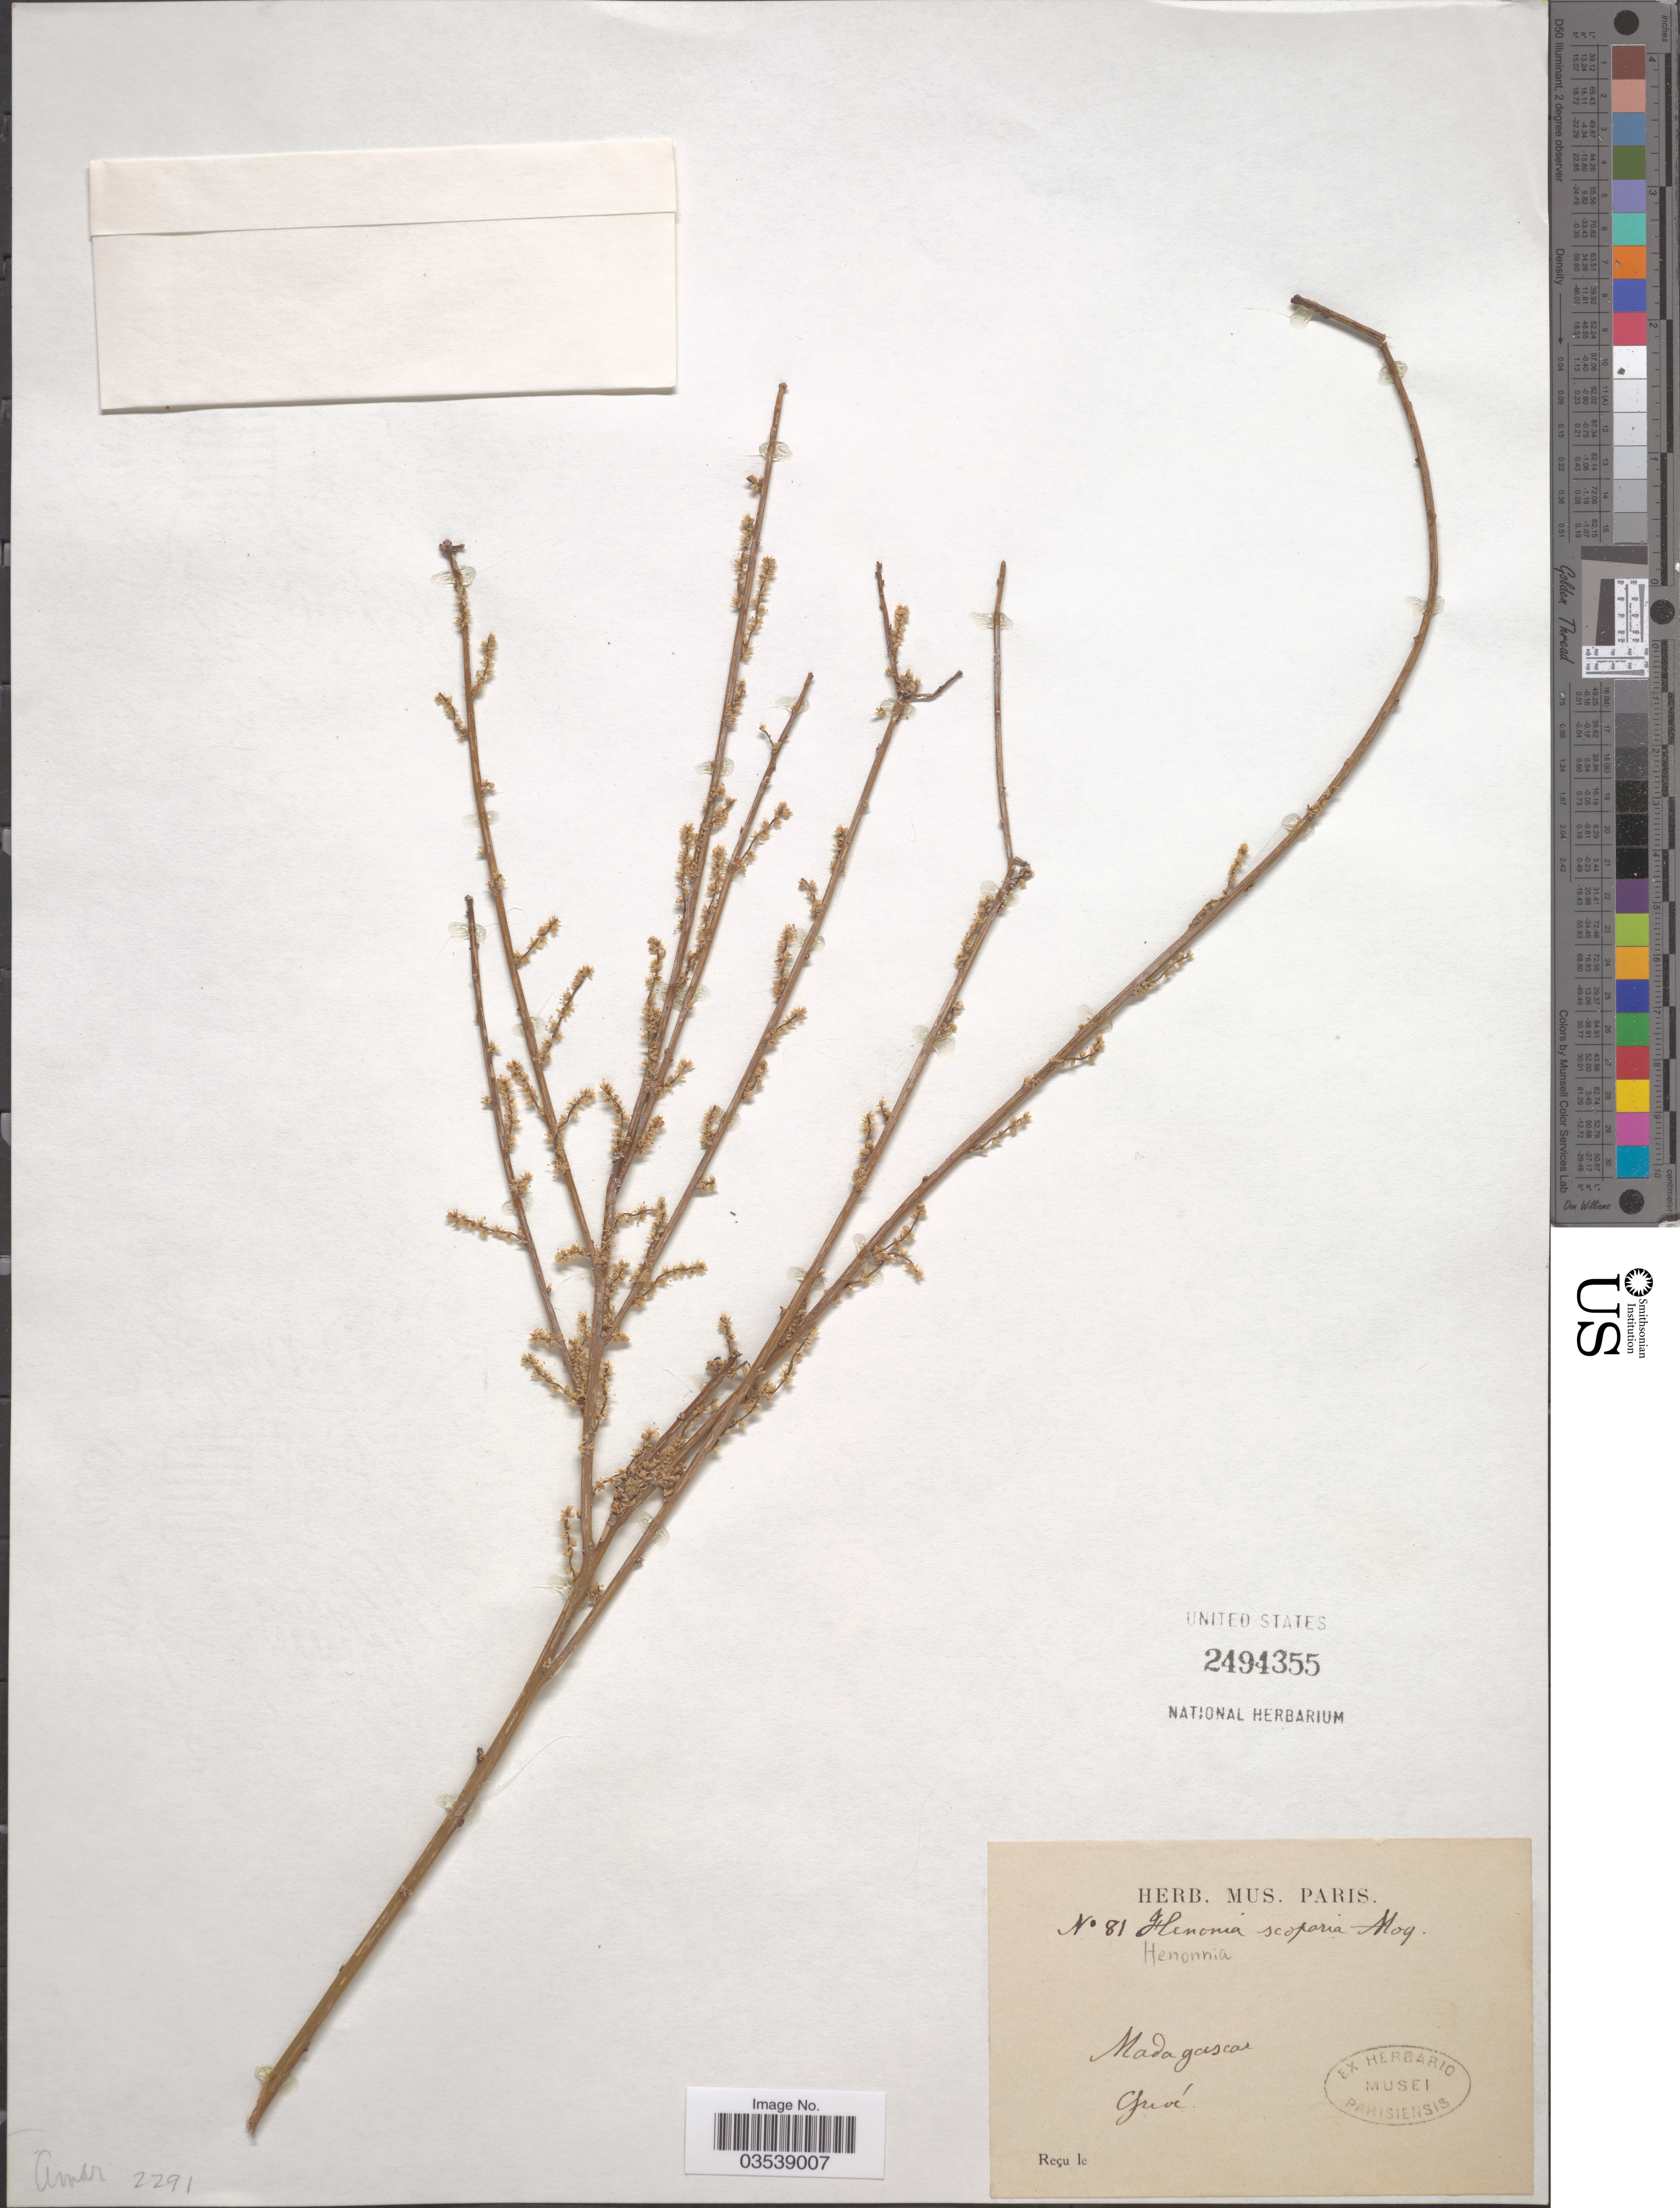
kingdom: Plantae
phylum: Tracheophyta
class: Magnoliopsida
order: Caryophyllales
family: Amaranthaceae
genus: Henonia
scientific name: Henonia scoparia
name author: Moq.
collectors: -. Grevé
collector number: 81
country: Madagascar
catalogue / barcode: US 2494355